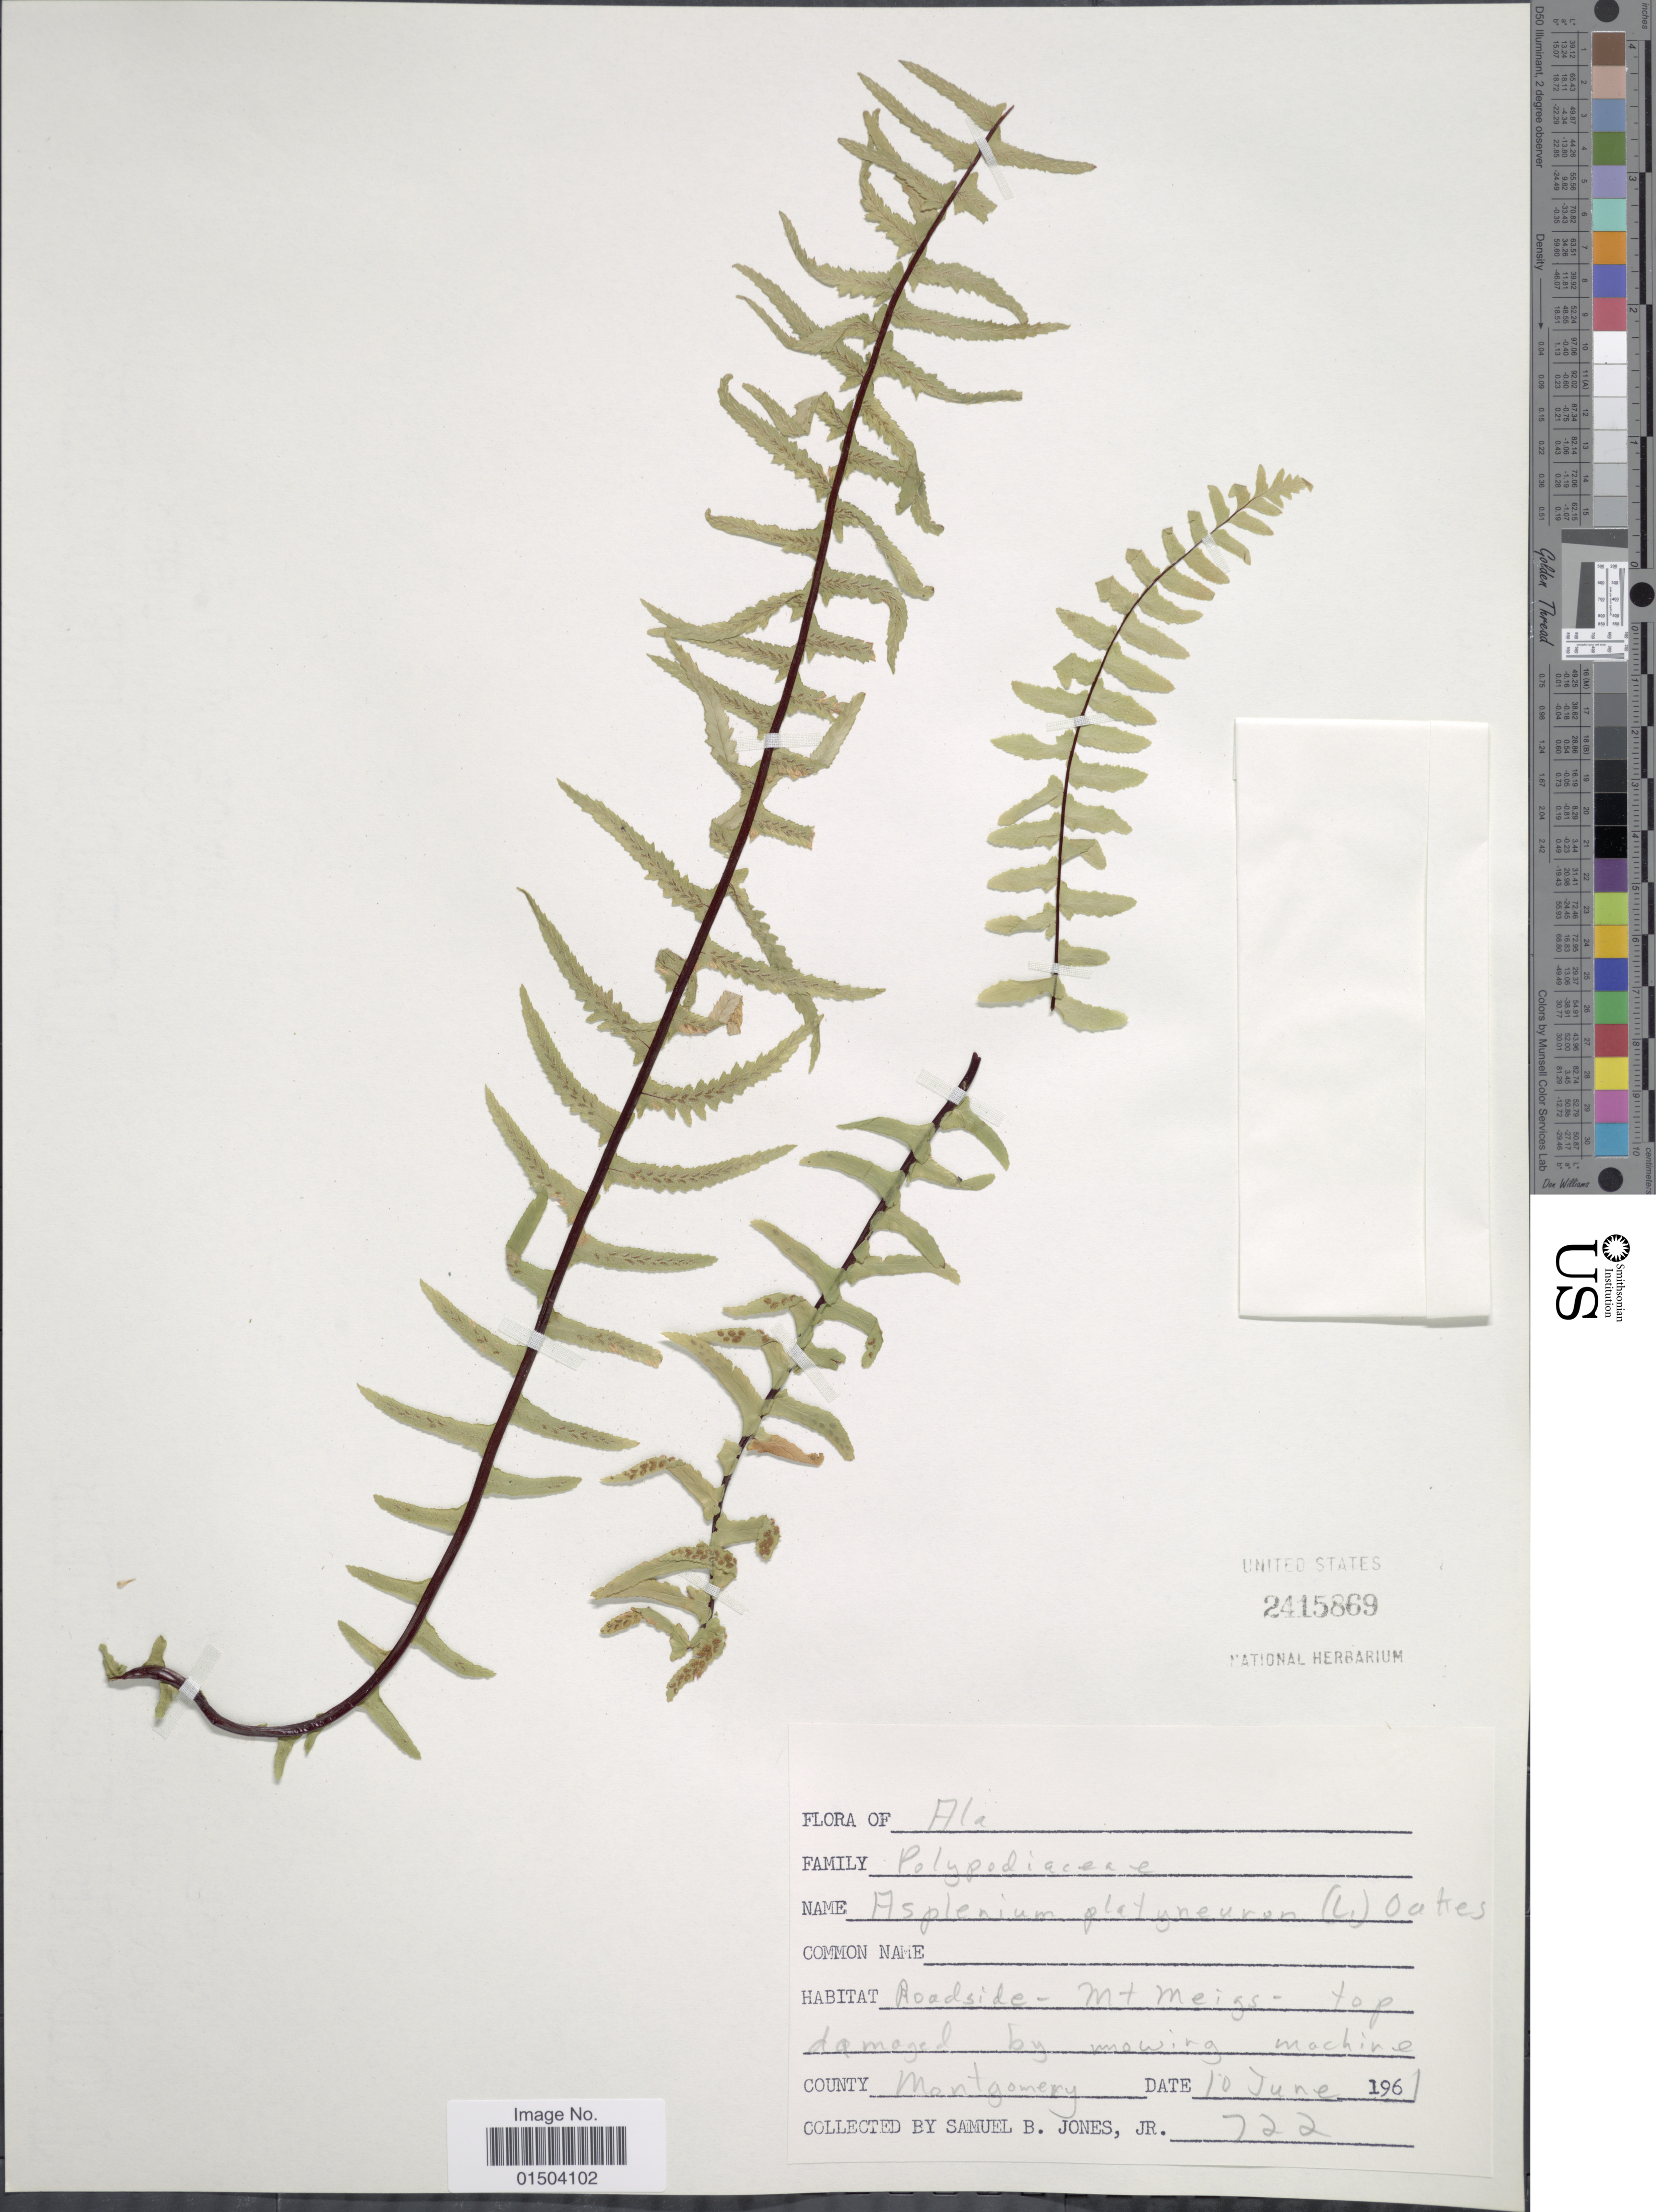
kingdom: Plantae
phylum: Tracheophyta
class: Polypodiopsida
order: Polypodiales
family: Aspleniaceae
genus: Asplenium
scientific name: Asplenium platyneuron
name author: (L.) Britton, Stearns & Poggenb.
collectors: S. B. Jones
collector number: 722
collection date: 1961-06-10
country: United States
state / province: Alabama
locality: Roadside - Mt Meigs - top damaged by mewing machine. County Montgomery.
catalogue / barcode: US 2415869